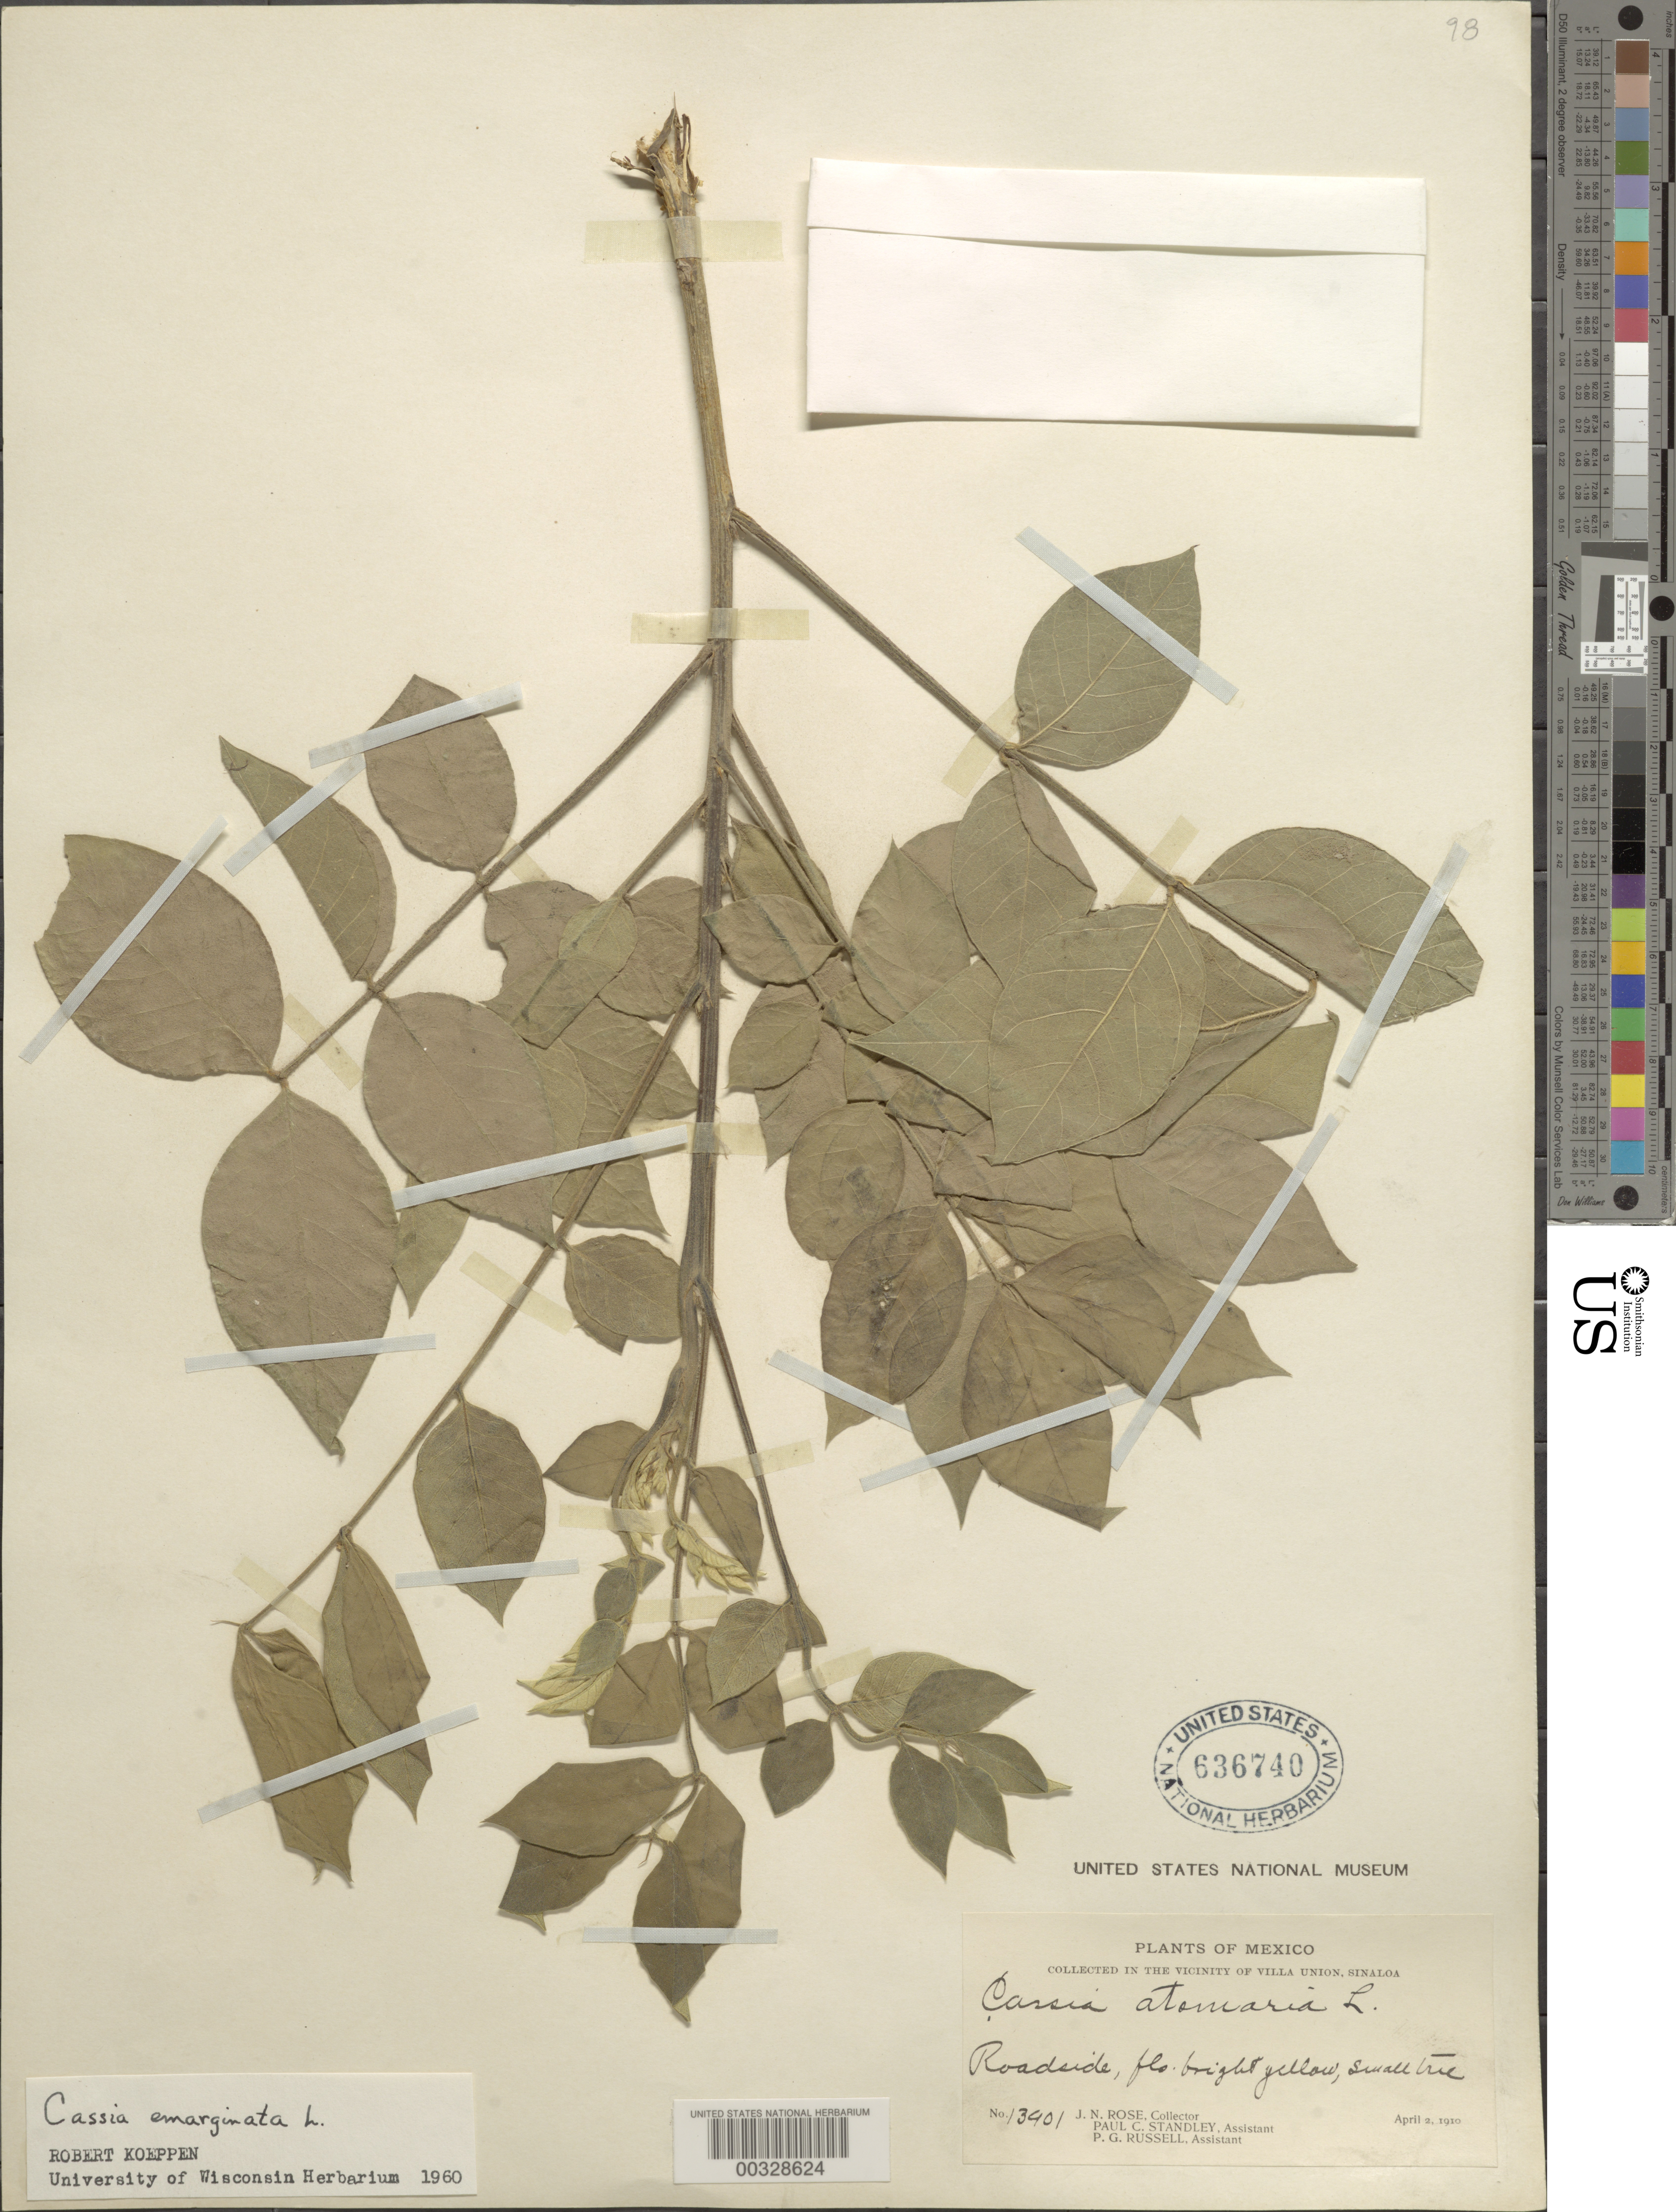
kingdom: Plantae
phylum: Tracheophyta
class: Magnoliopsida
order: Fabales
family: Fabaceae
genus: Senna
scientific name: Senna emarginata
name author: L.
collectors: J. N. Rose, P. C. Standley & P. G. Russell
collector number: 13901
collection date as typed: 02 Apr 1910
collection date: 1910-04-02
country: Mexico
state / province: Sinaloa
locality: Vicinity of Villa Union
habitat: Roadside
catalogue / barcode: US 636740